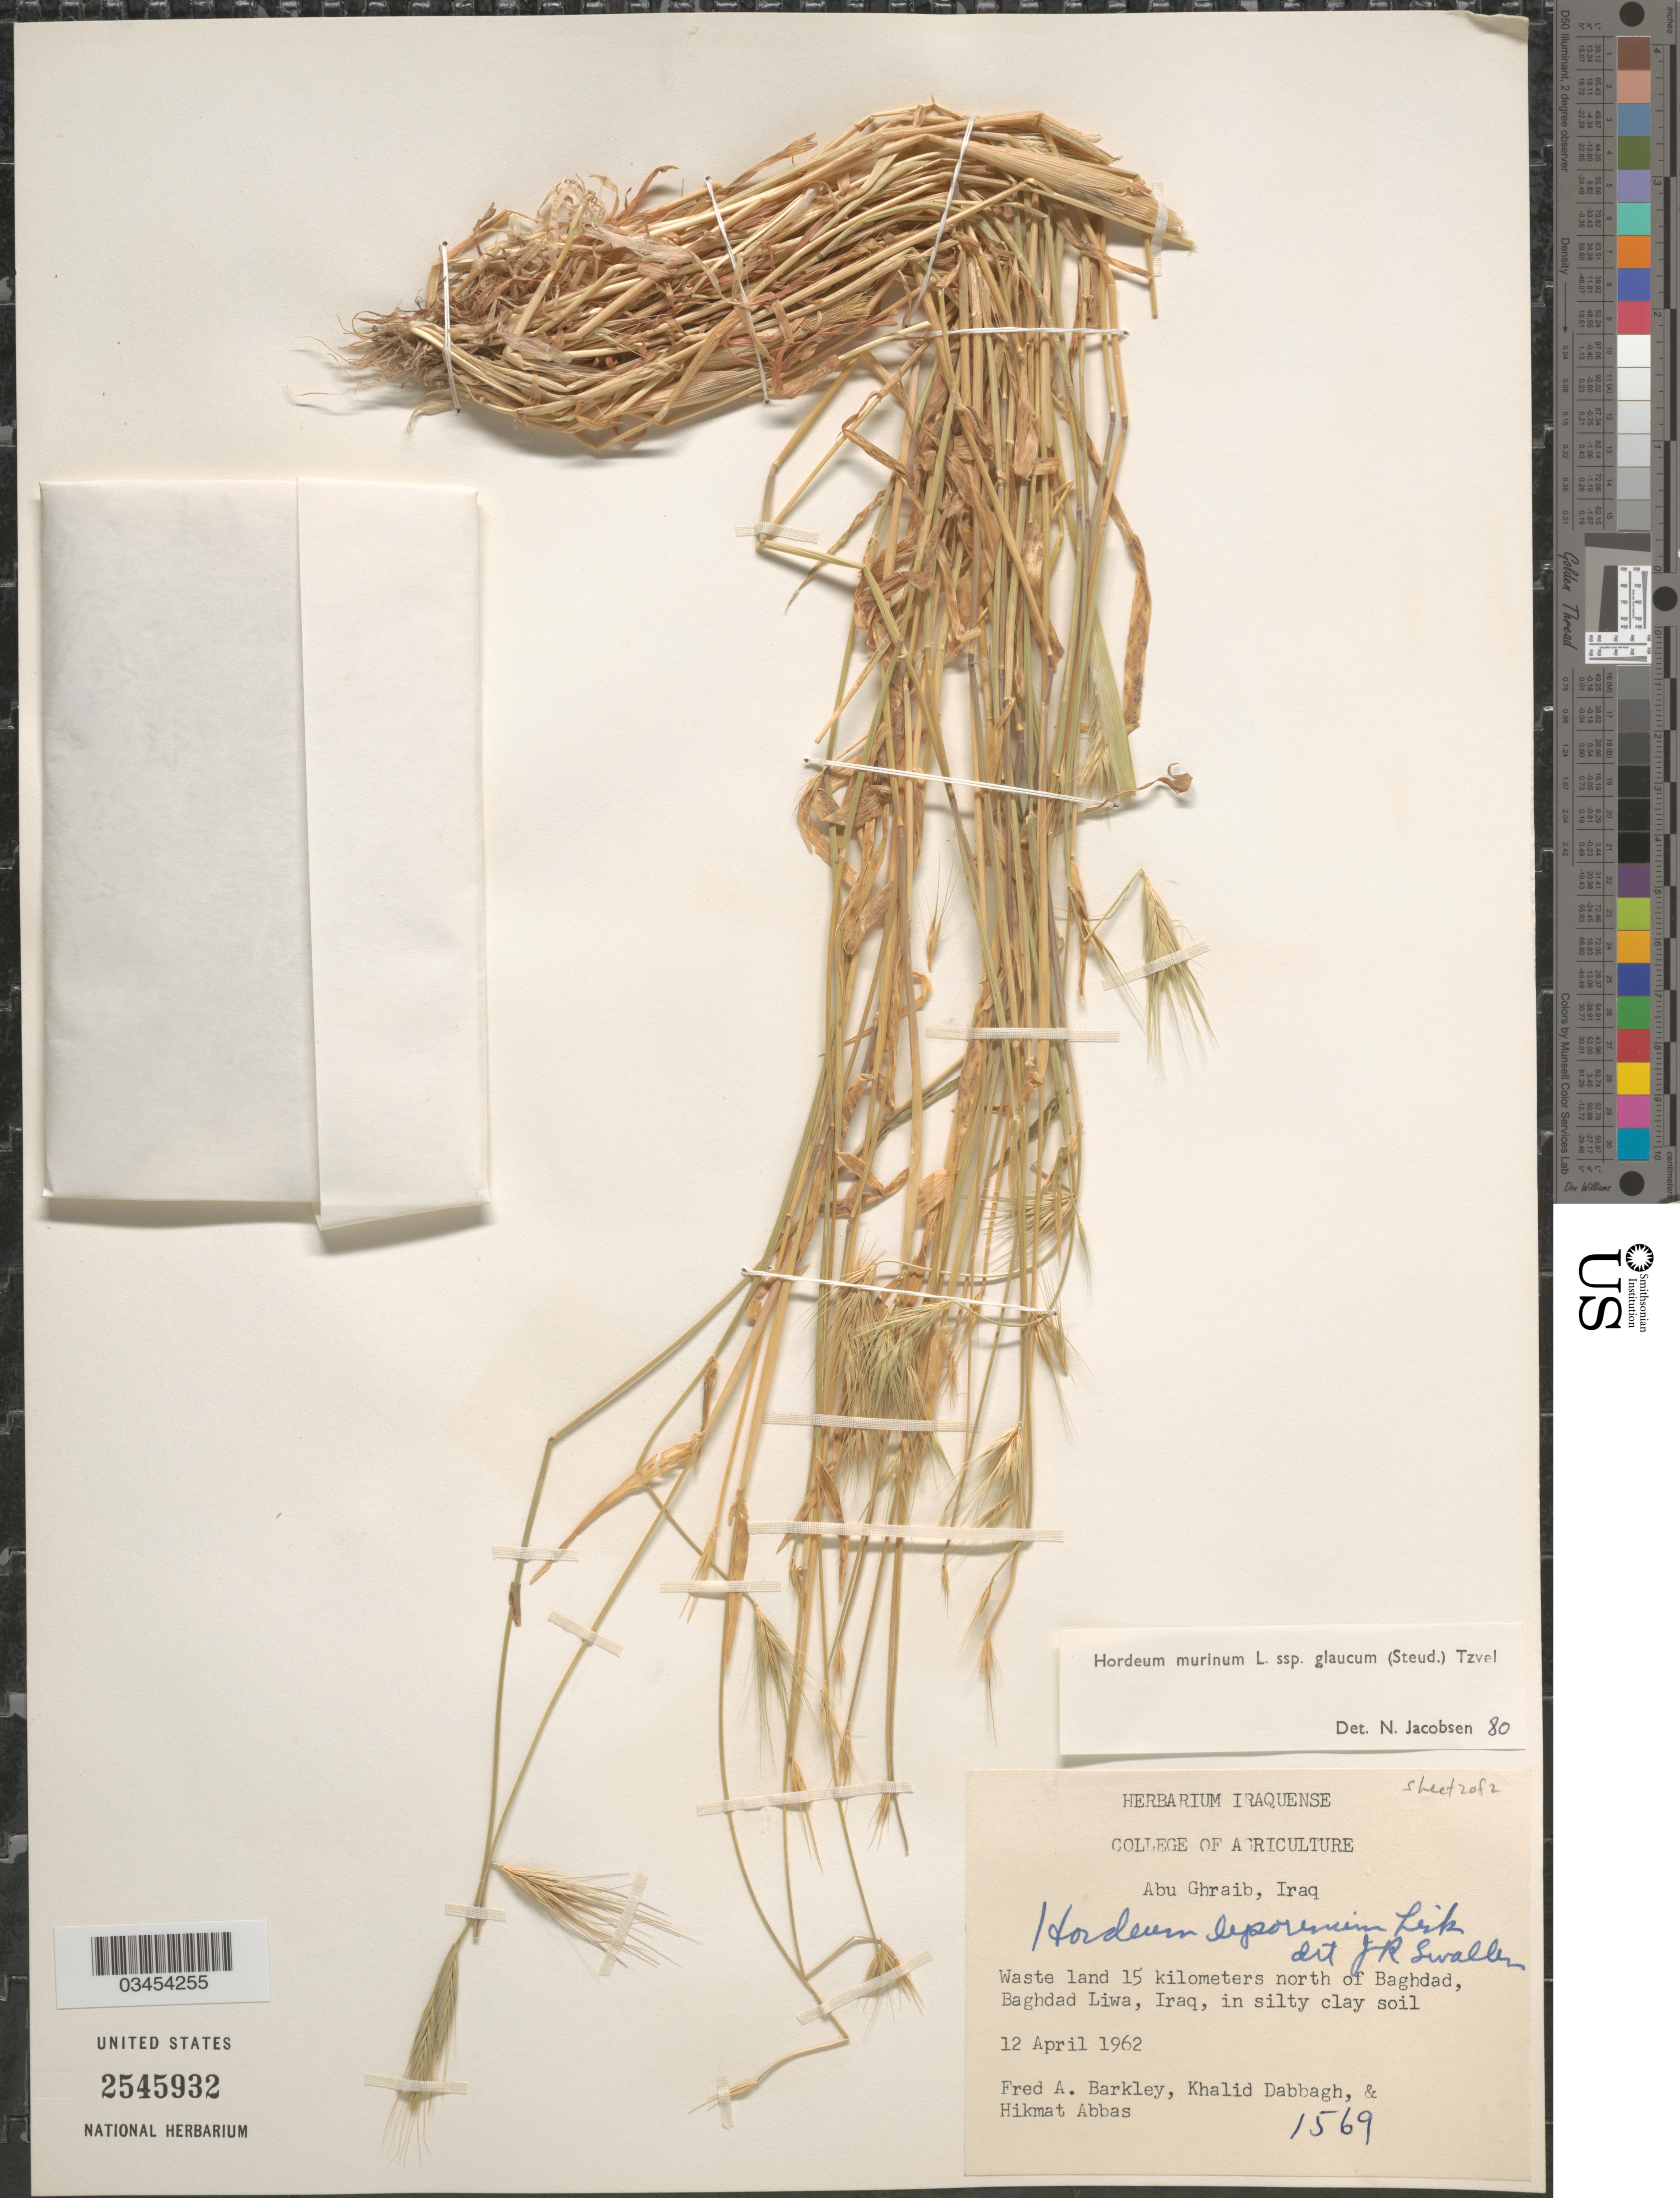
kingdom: Plantae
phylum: Tracheophyta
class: Liliopsida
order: Poales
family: Poaceae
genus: Hordeum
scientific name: Hordeum murinum subsp. glaucum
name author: (Steud.) Tzvelev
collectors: F. A. Barkley, K. Dabbagh & H. Abbas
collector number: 1569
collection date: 1962-04-12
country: Iraq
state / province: Baghdad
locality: Abu Ghraib. Waste land 15 kilometers north of Baghdad, Baghdad Liwa.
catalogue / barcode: US 2545932